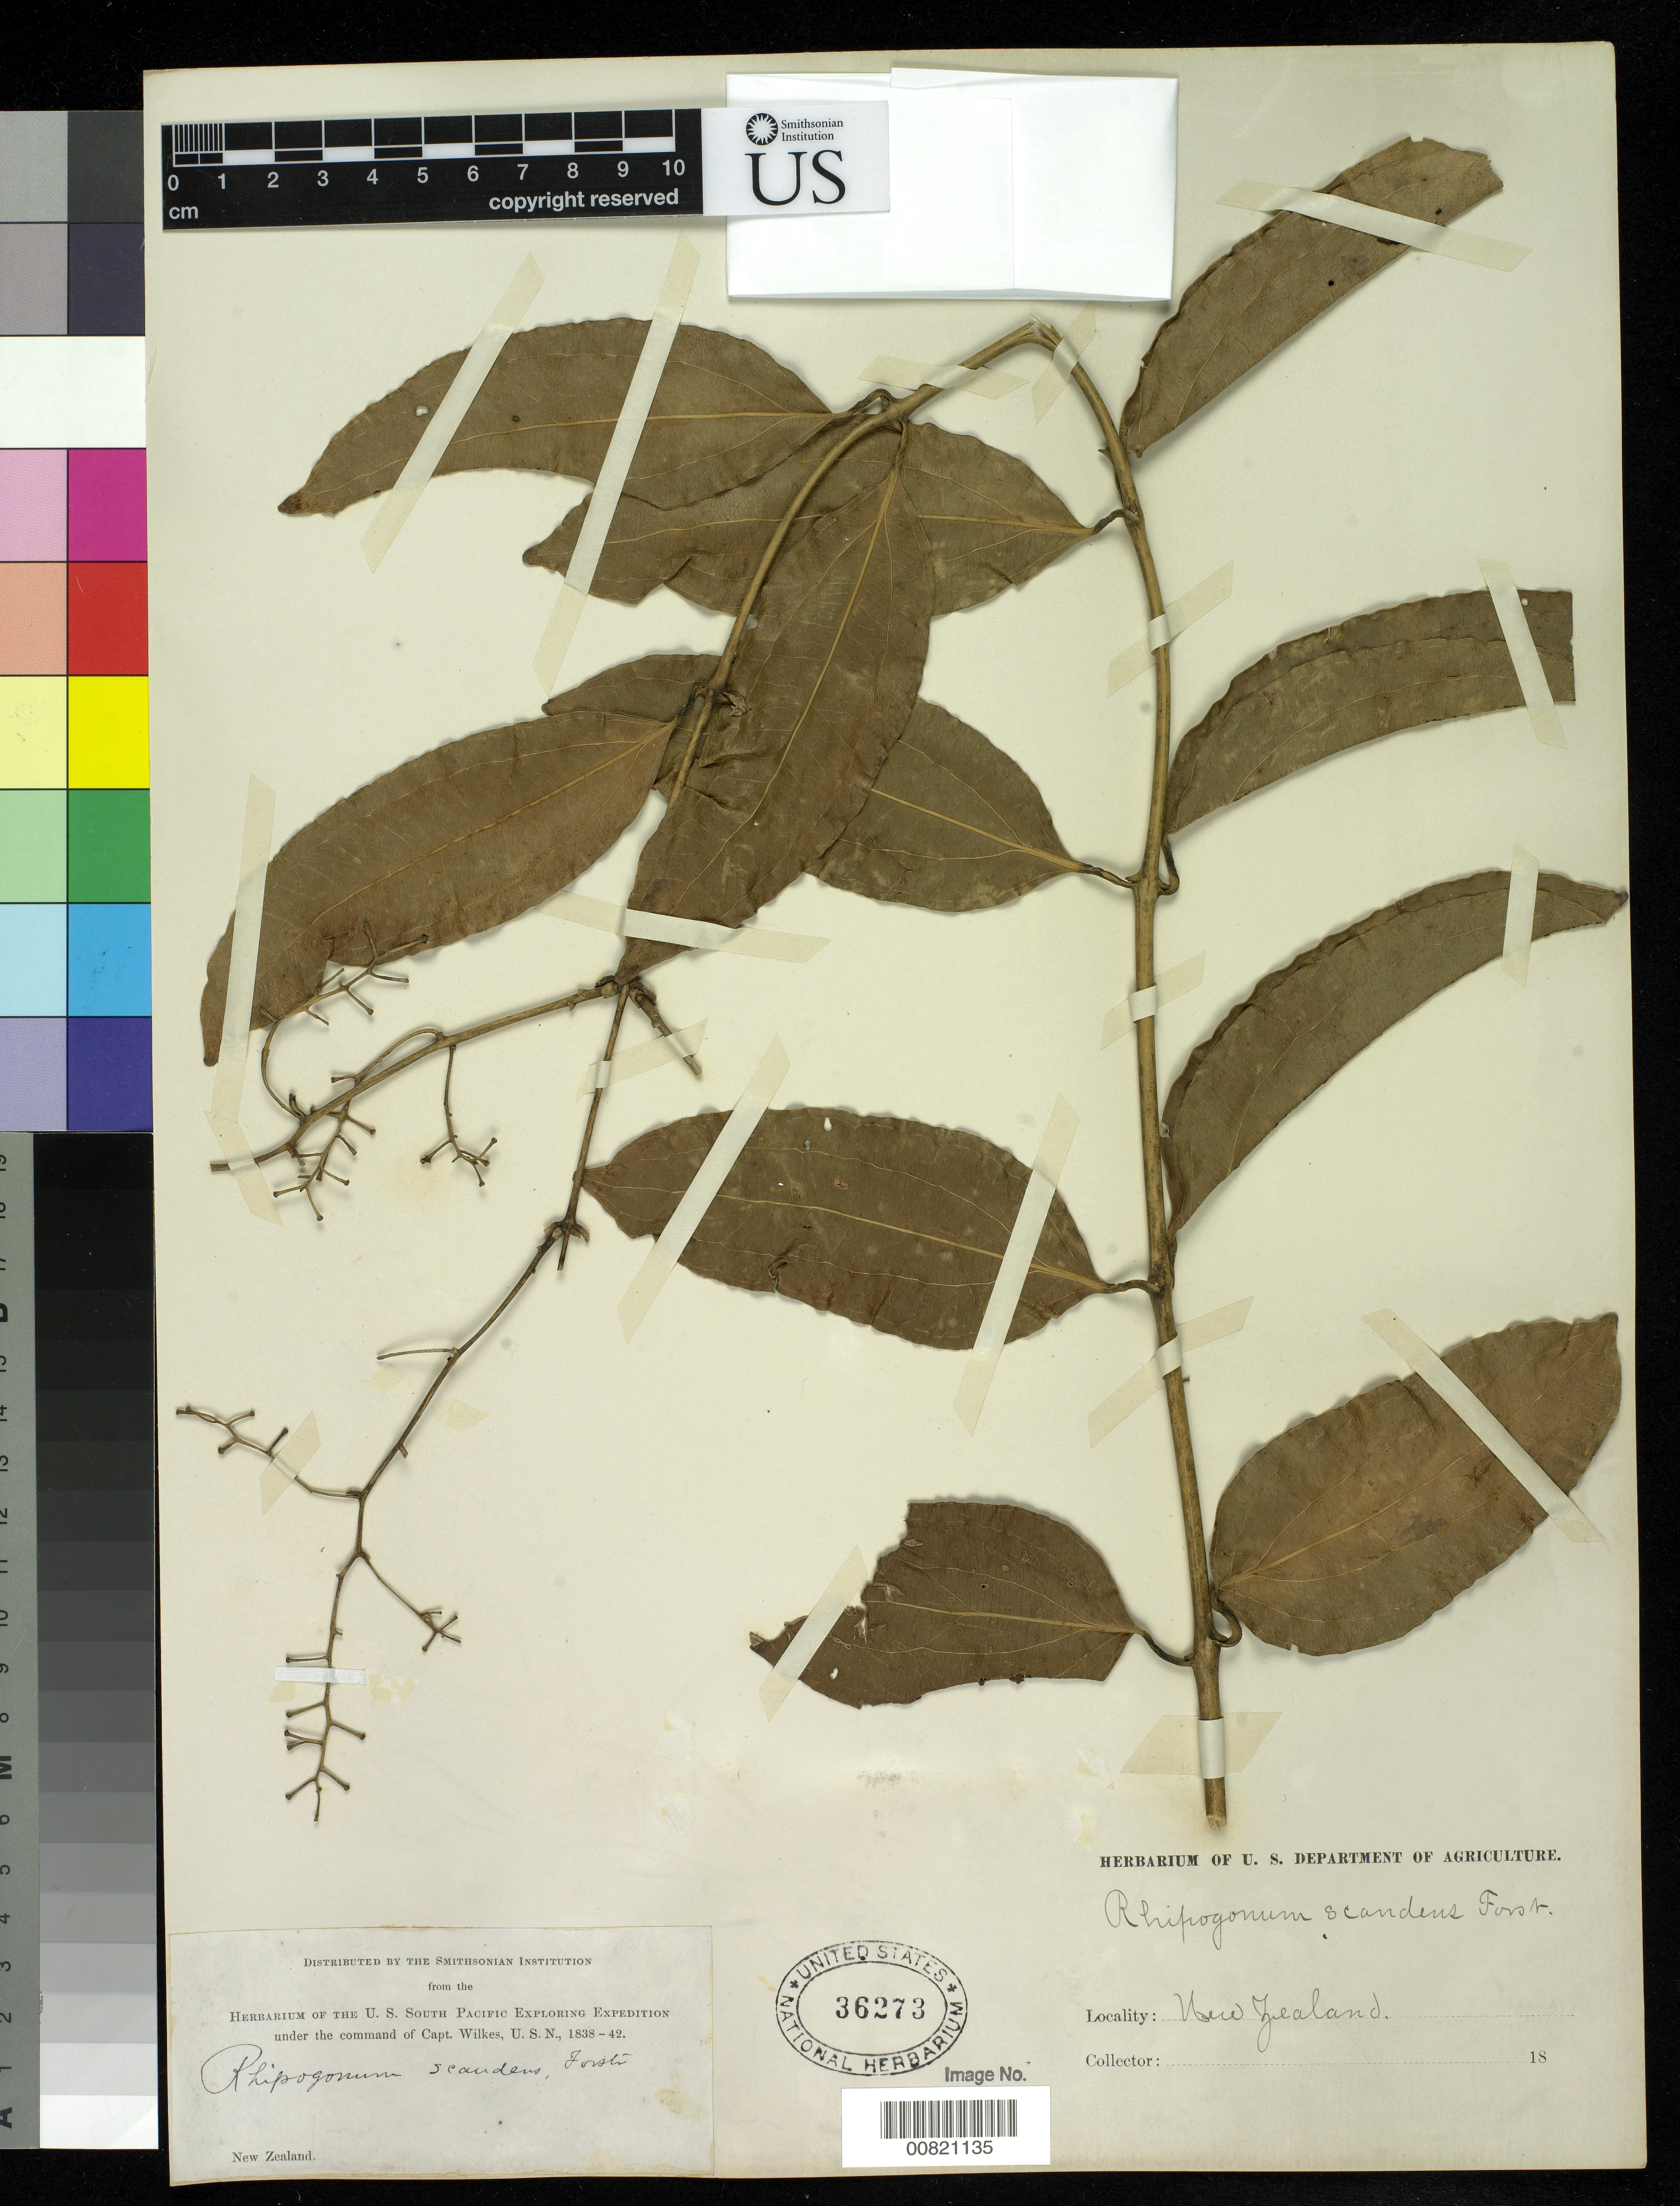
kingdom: Plantae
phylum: Tracheophyta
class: Liliopsida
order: Liliales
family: Ripogonaceae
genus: Rhipogonum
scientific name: Rhipogonum scandens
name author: J.R. Forst. & G. Forst.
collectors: Wilkes Explor. Exped.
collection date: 1838/1842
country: New Zealand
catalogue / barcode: US 36273